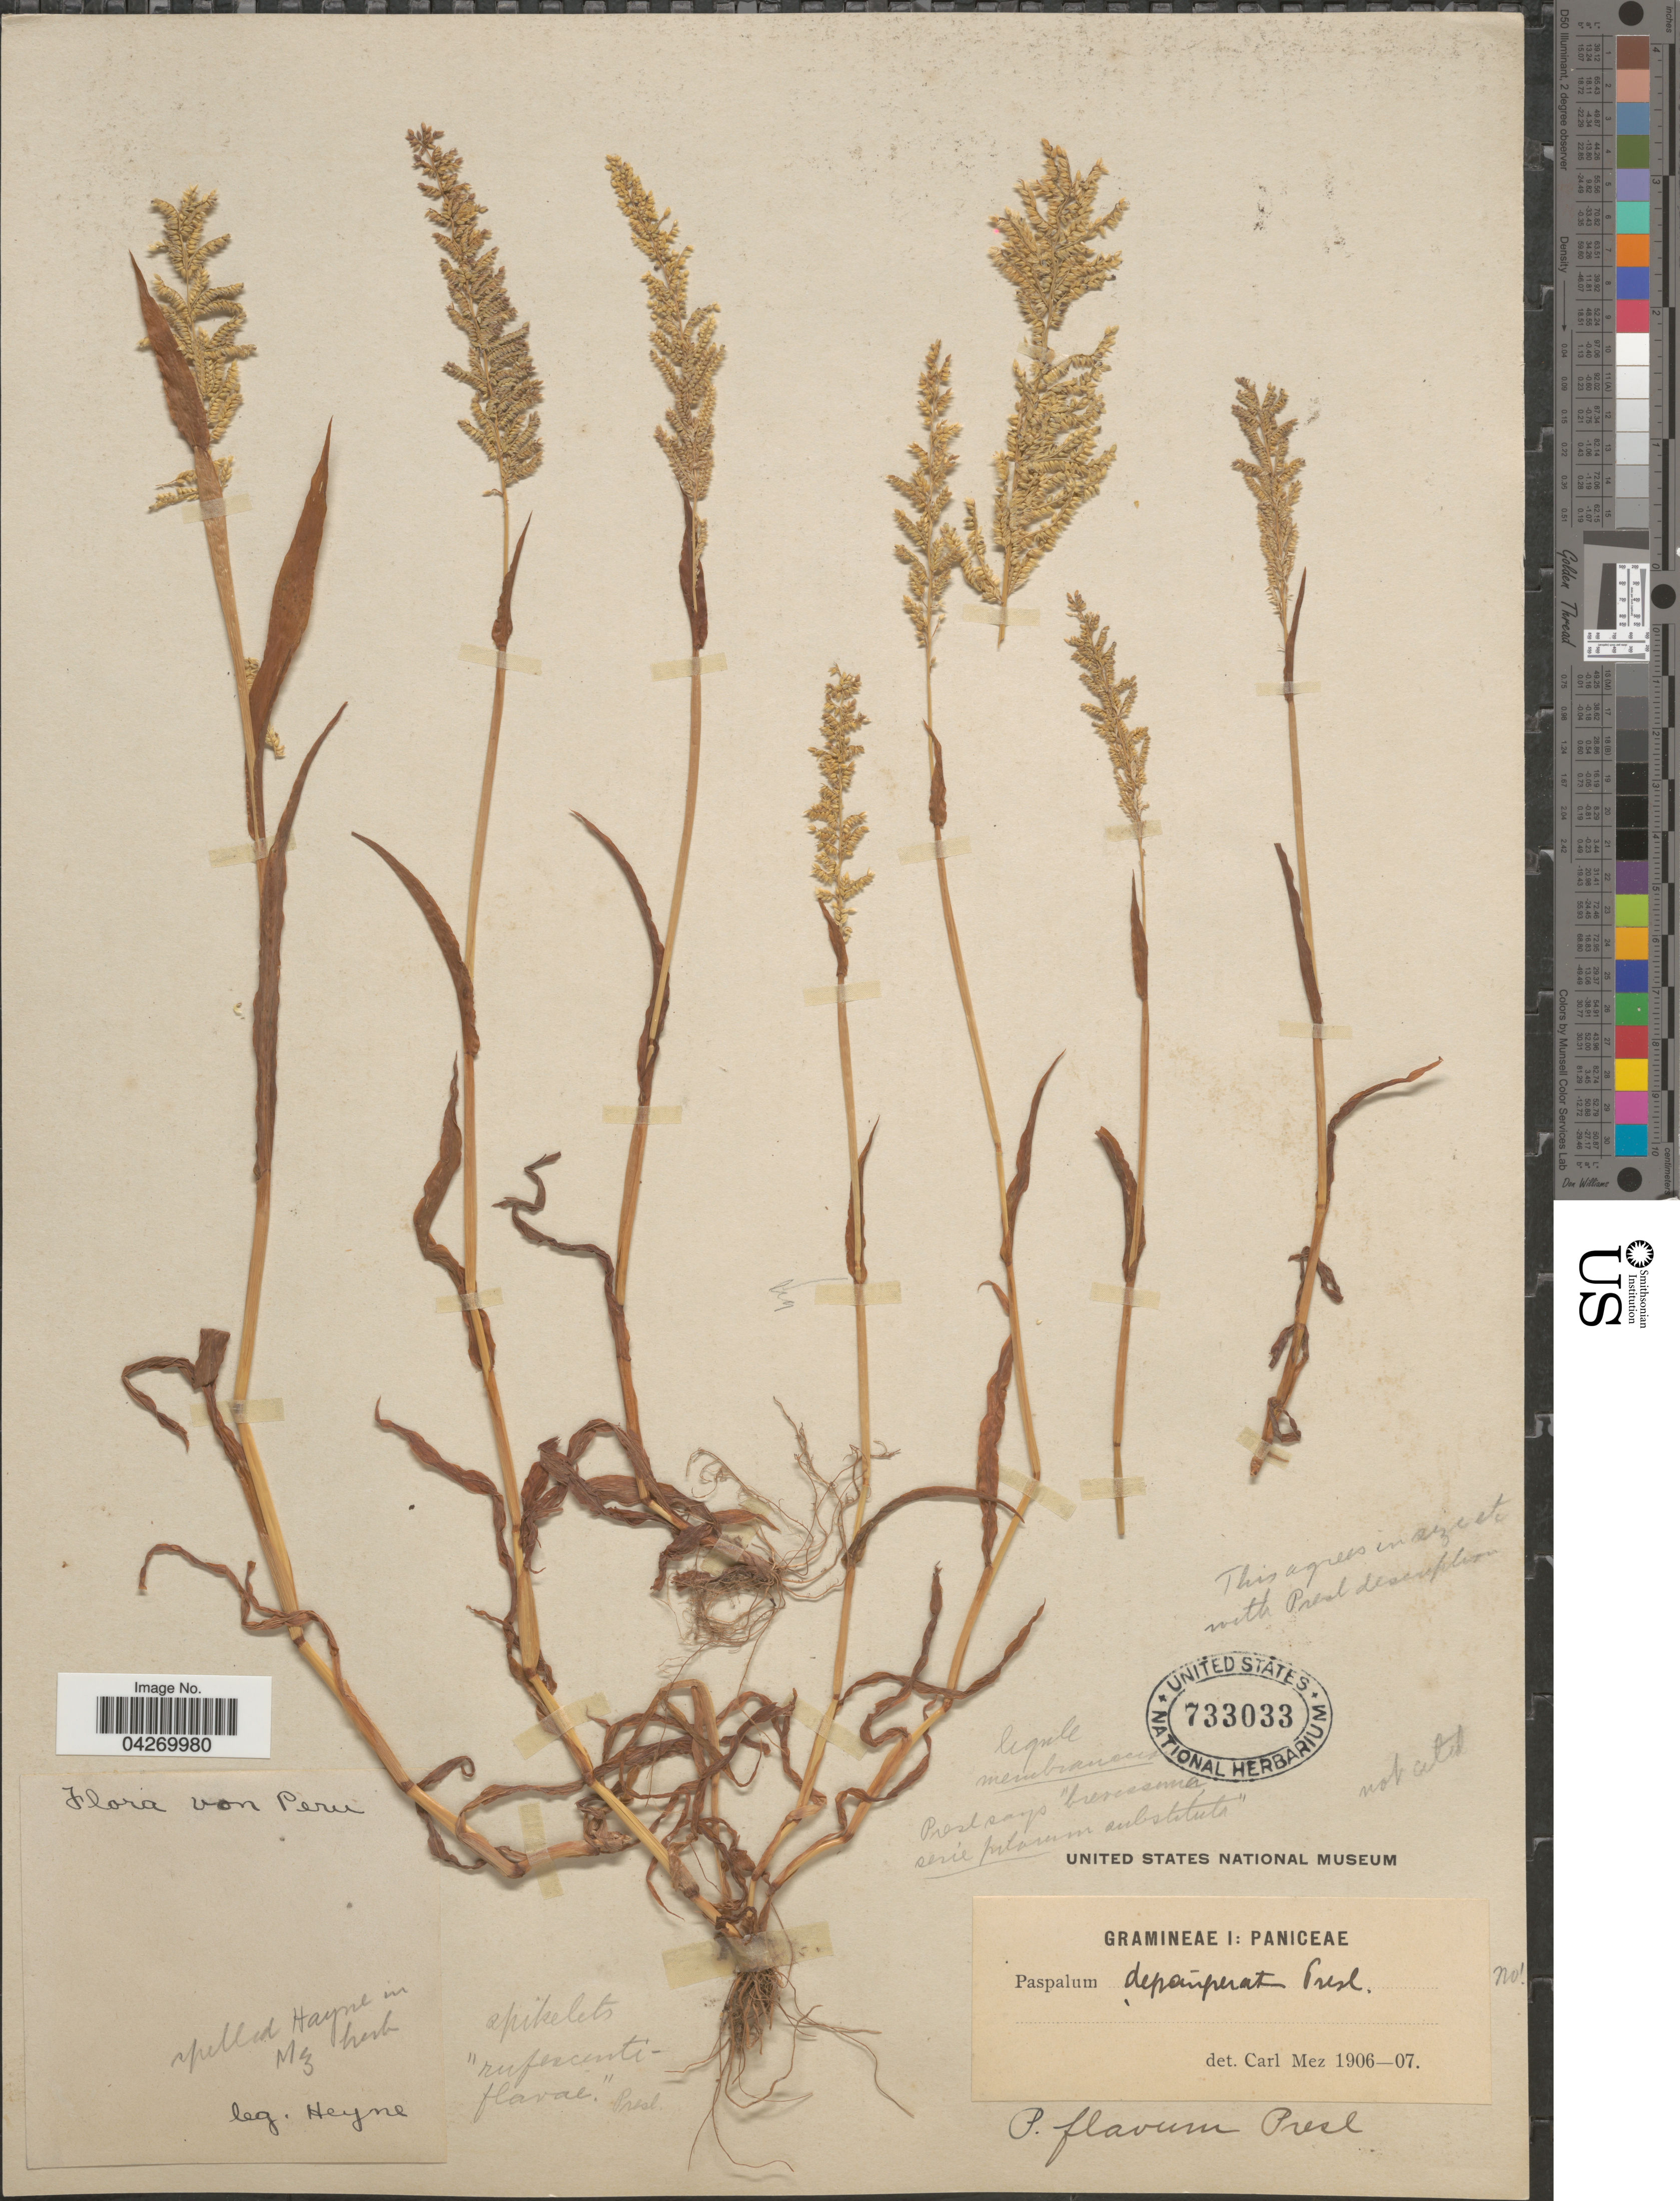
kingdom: Plantae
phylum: Tracheophyta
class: Liliopsida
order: Poales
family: Poaceae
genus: Paspalum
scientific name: Paspalum flavum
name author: J. Presl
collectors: Heyne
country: Peru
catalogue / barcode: US 733033